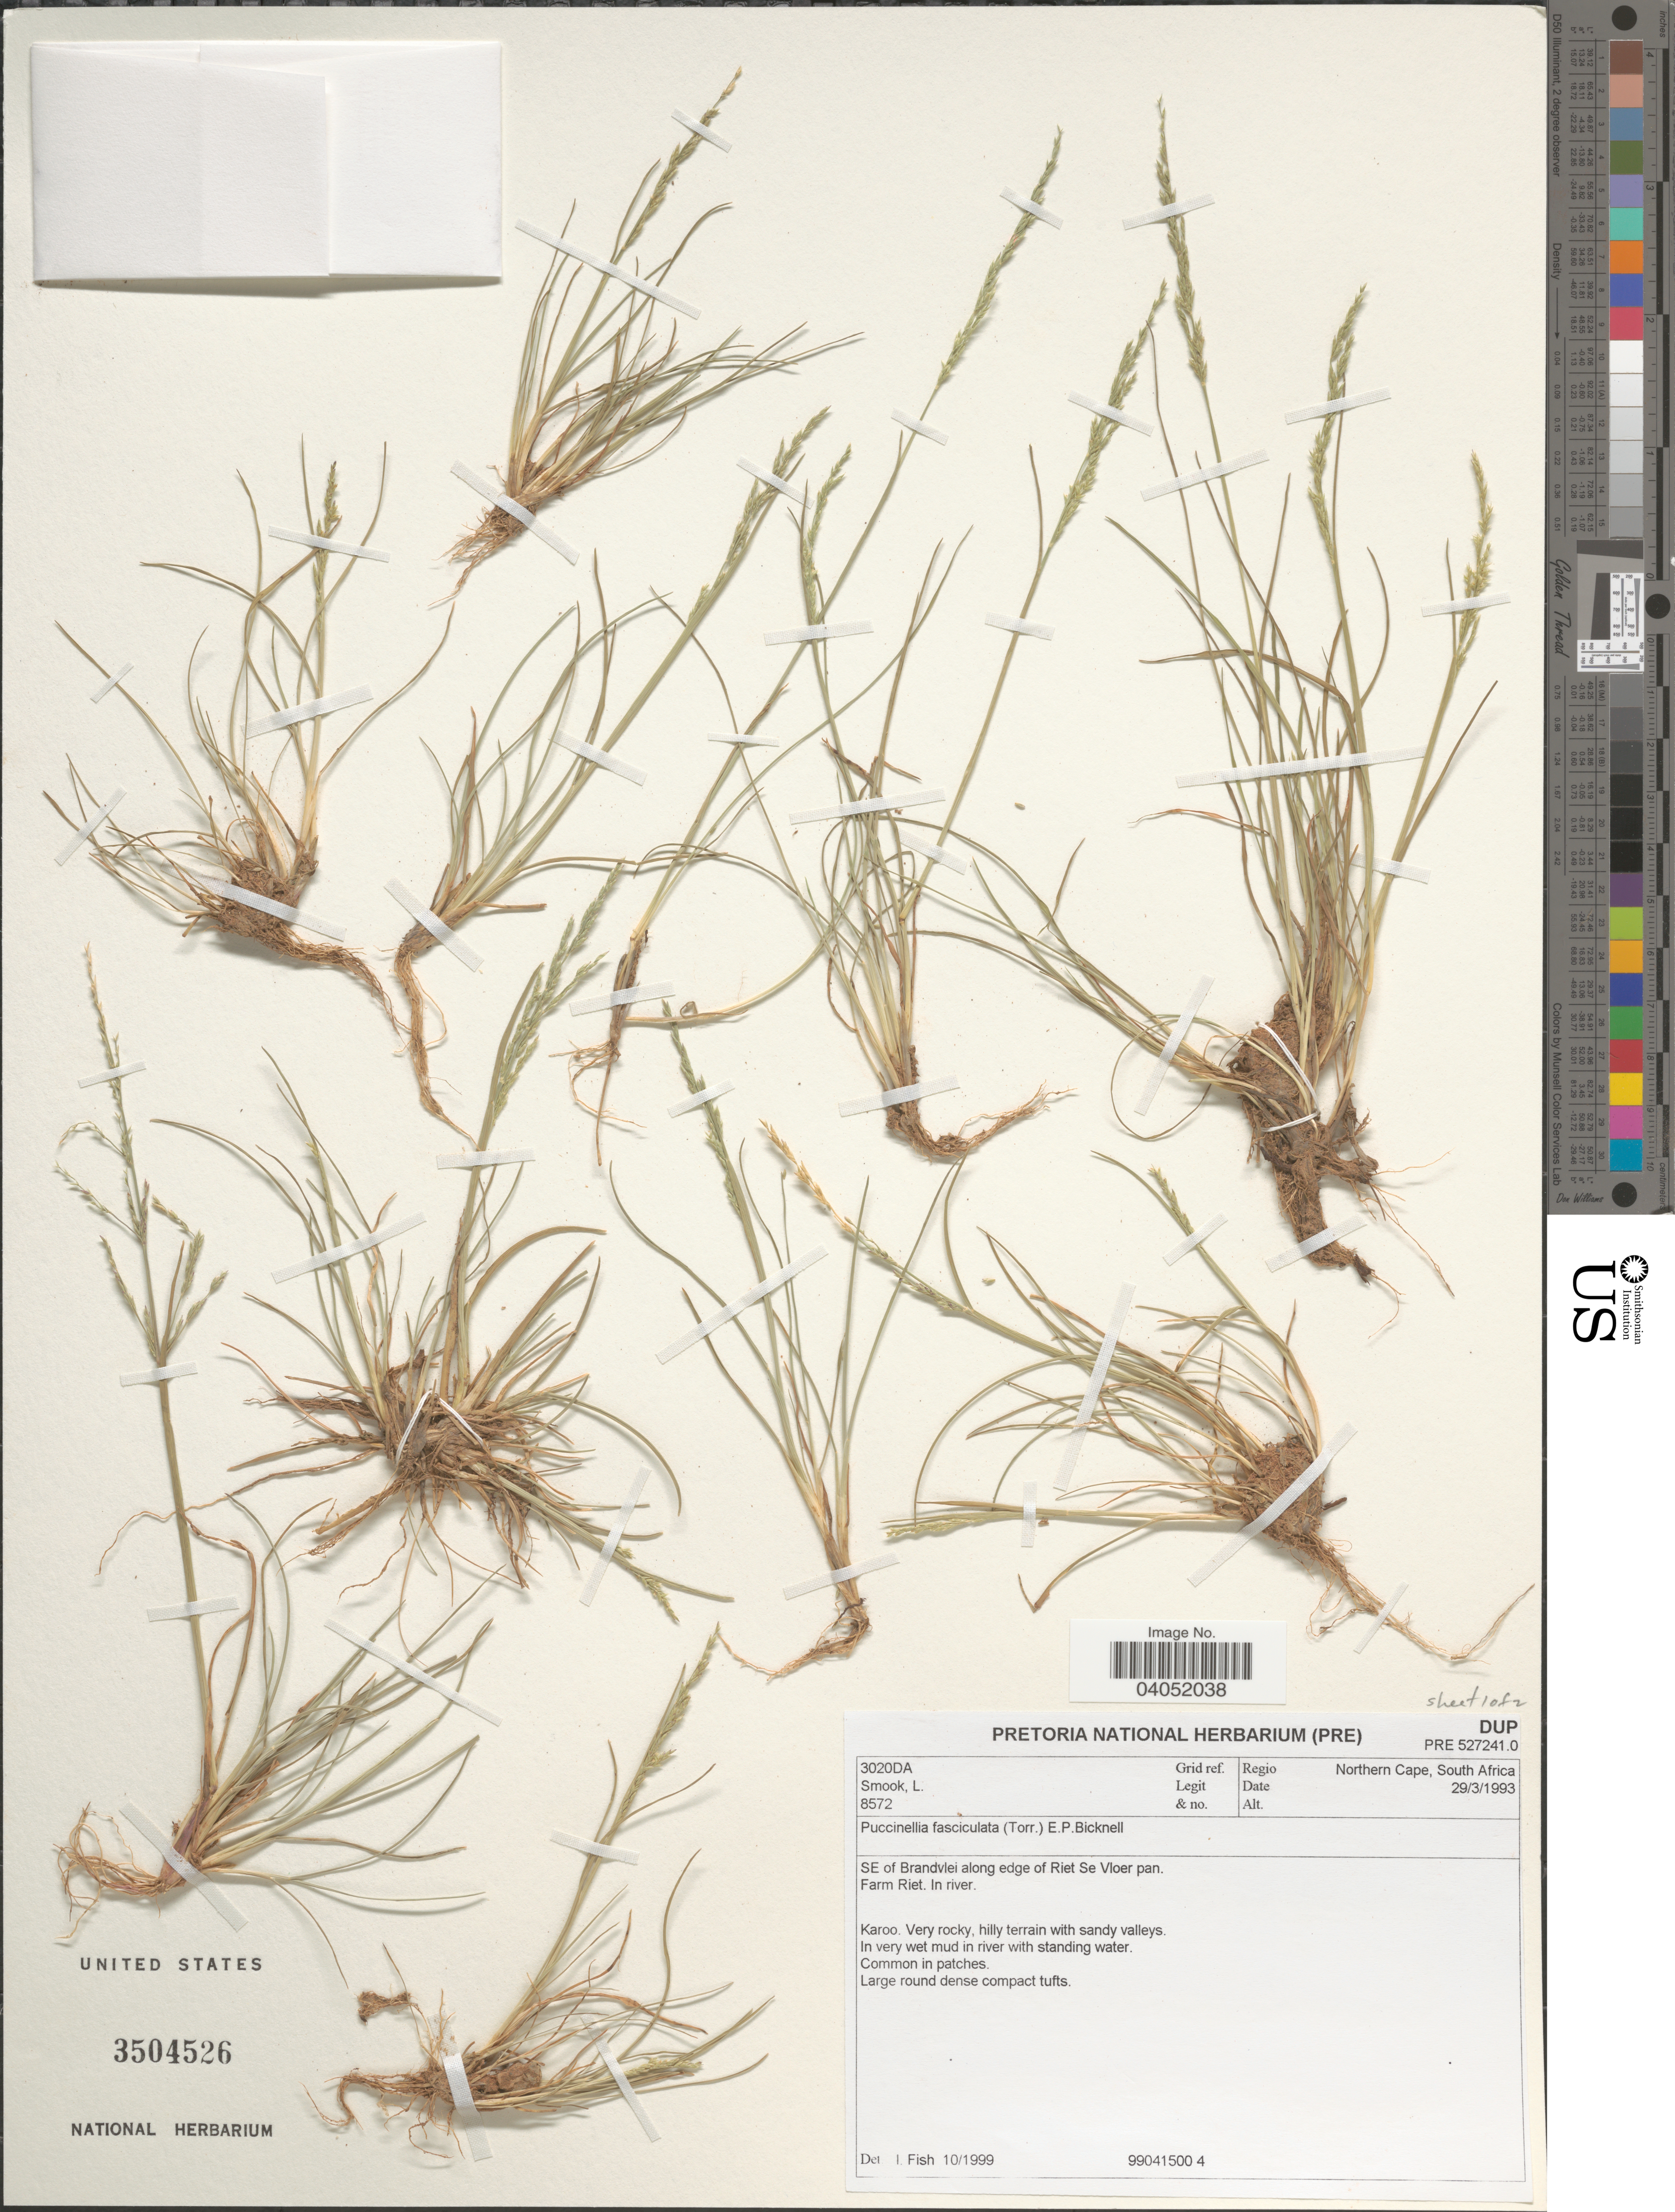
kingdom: Plantae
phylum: Tracheophyta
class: Liliopsida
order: Poales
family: Poaceae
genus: Puccinellia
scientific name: Puccinellia fasciculata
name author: (Torr.) E.P. Bicknell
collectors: L. Smook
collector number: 8572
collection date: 1993-03-29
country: South Africa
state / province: Northern Cape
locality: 3020DA Grid Ref. Regio Northern Cape, South Africa. SE of Brandvlei along edge of Riet Se Vloer pan. Farm Riet In river. Karoo.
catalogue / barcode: US 3504526